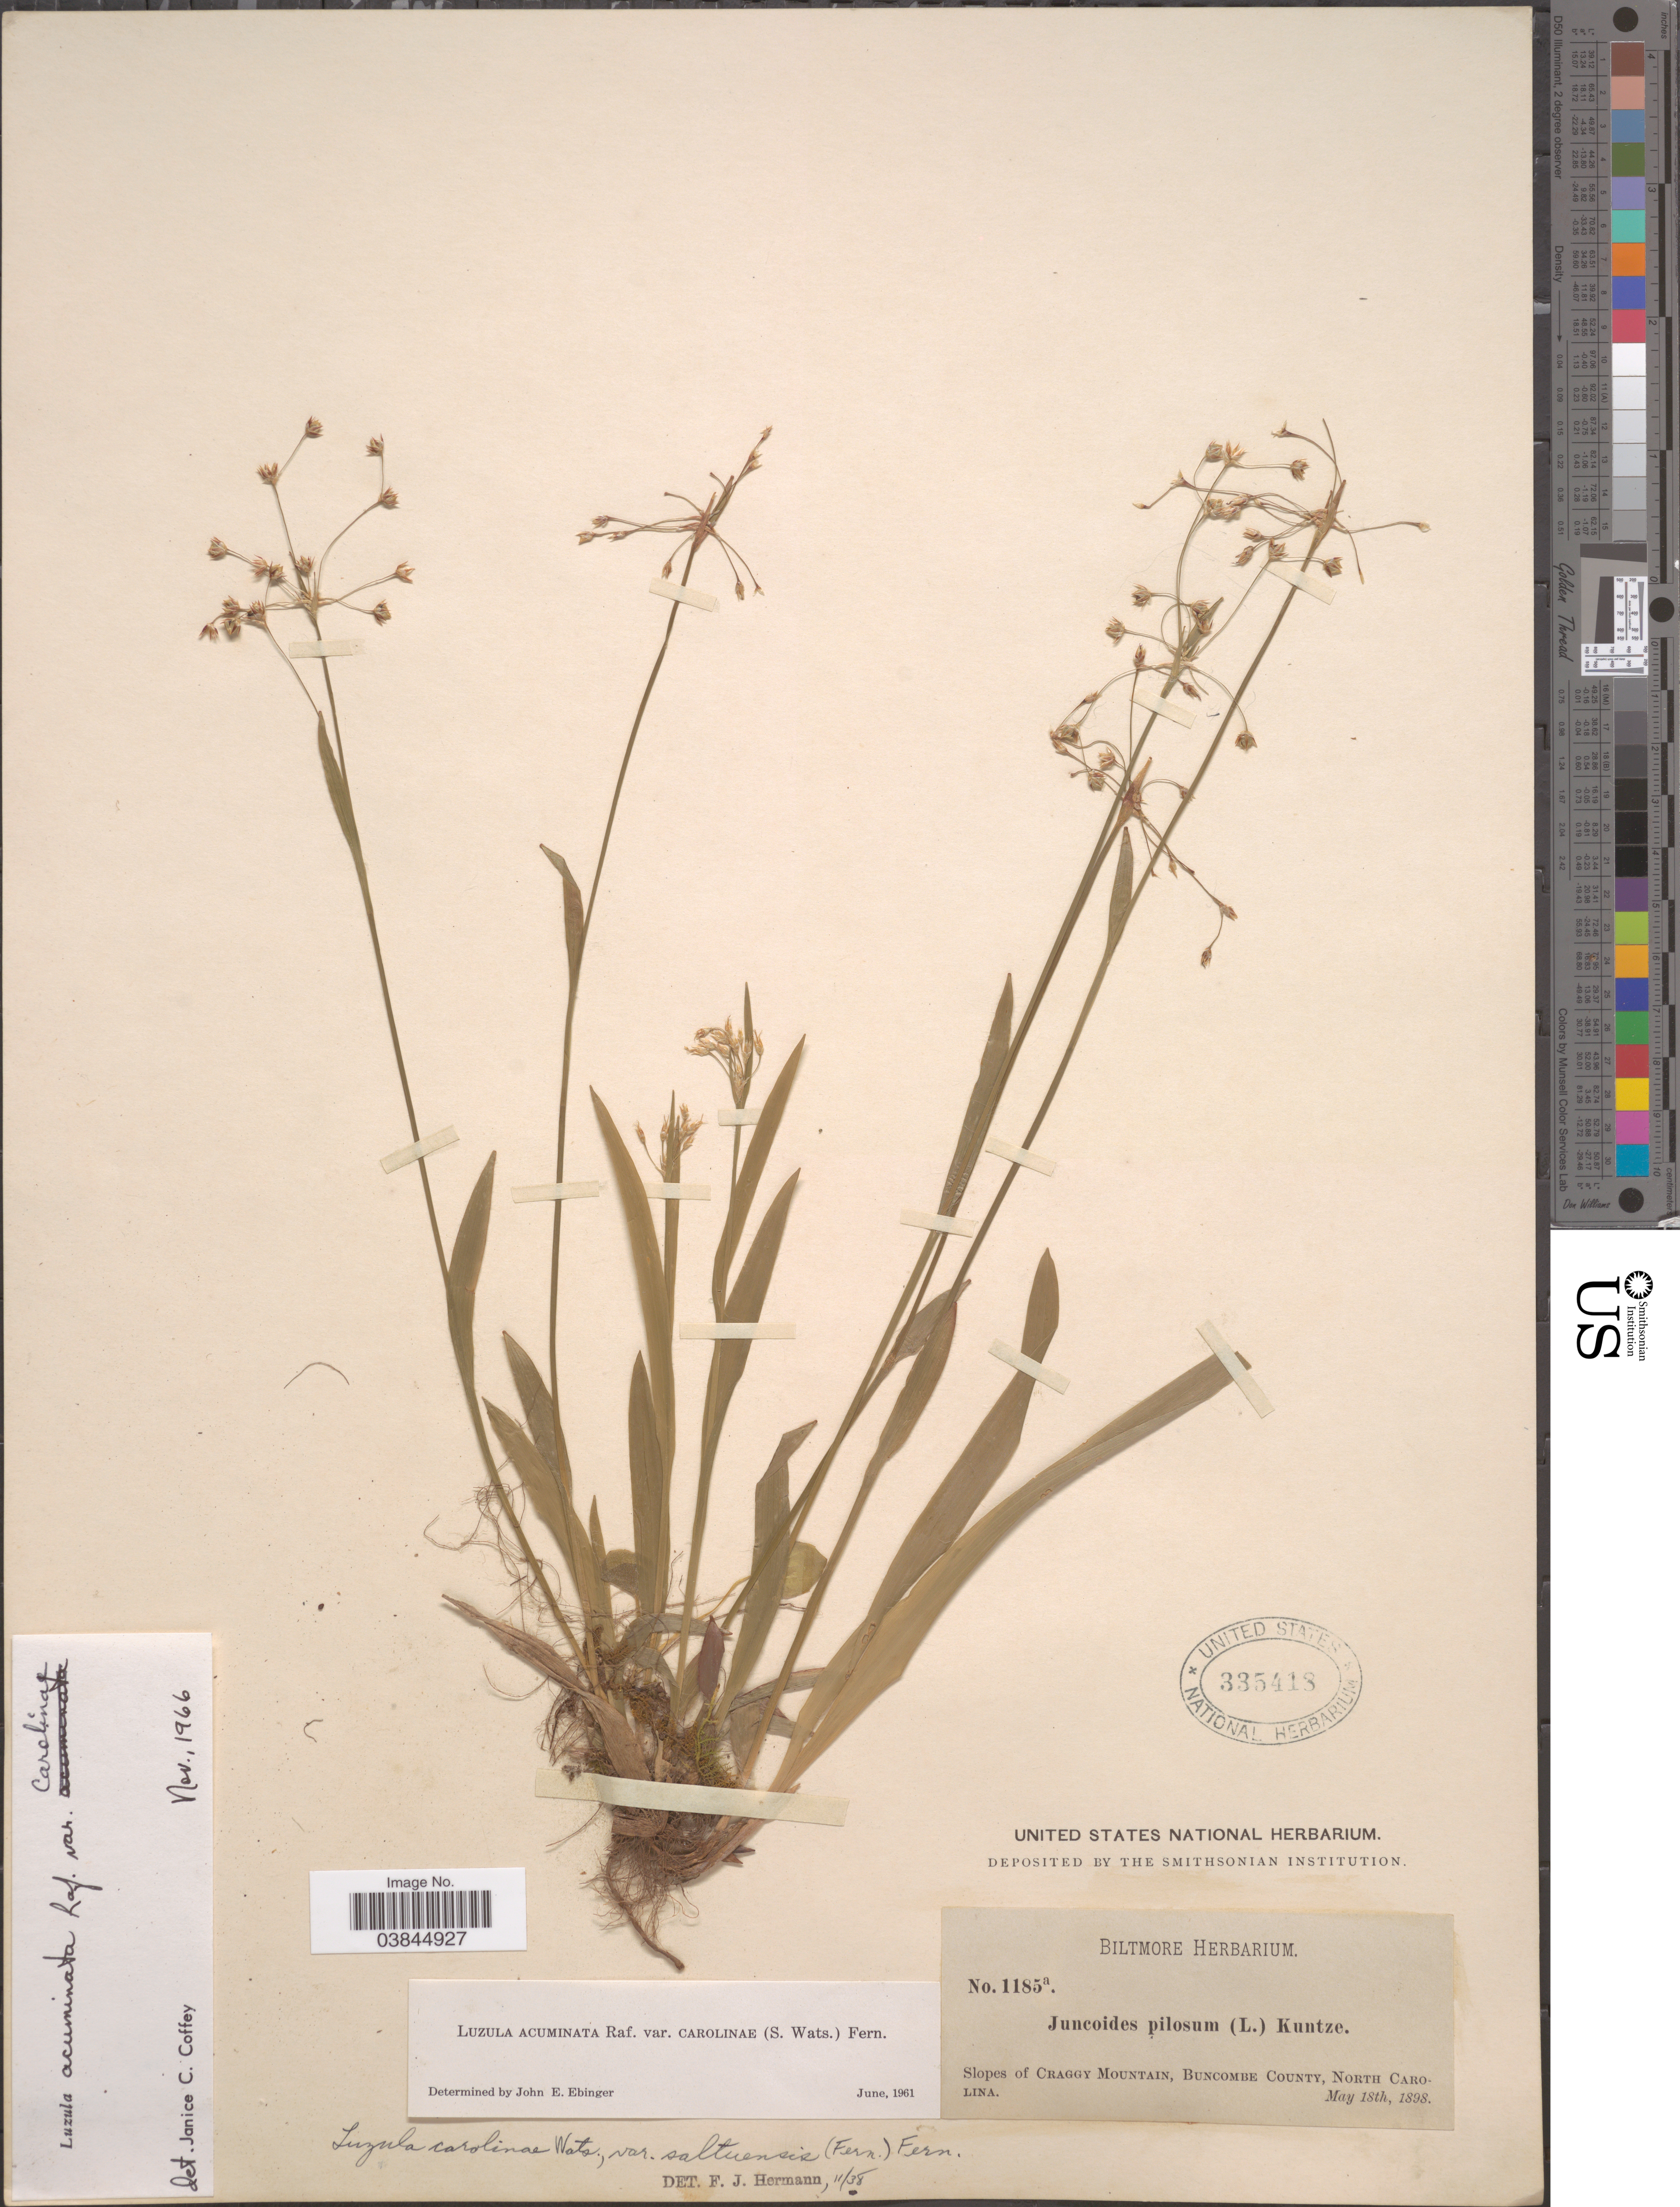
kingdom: Plantae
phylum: Tracheophyta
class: Liliopsida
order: Poales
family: Juncaceae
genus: Luzula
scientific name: Luzula acuminata var. carolinae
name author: (S. Watson) Fernald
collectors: ex herb. Biltmore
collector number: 1185a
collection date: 1898-05-18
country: United States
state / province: North Carolina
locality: Slpes of Craggy Mountain, Buncombe County.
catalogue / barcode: US 335413